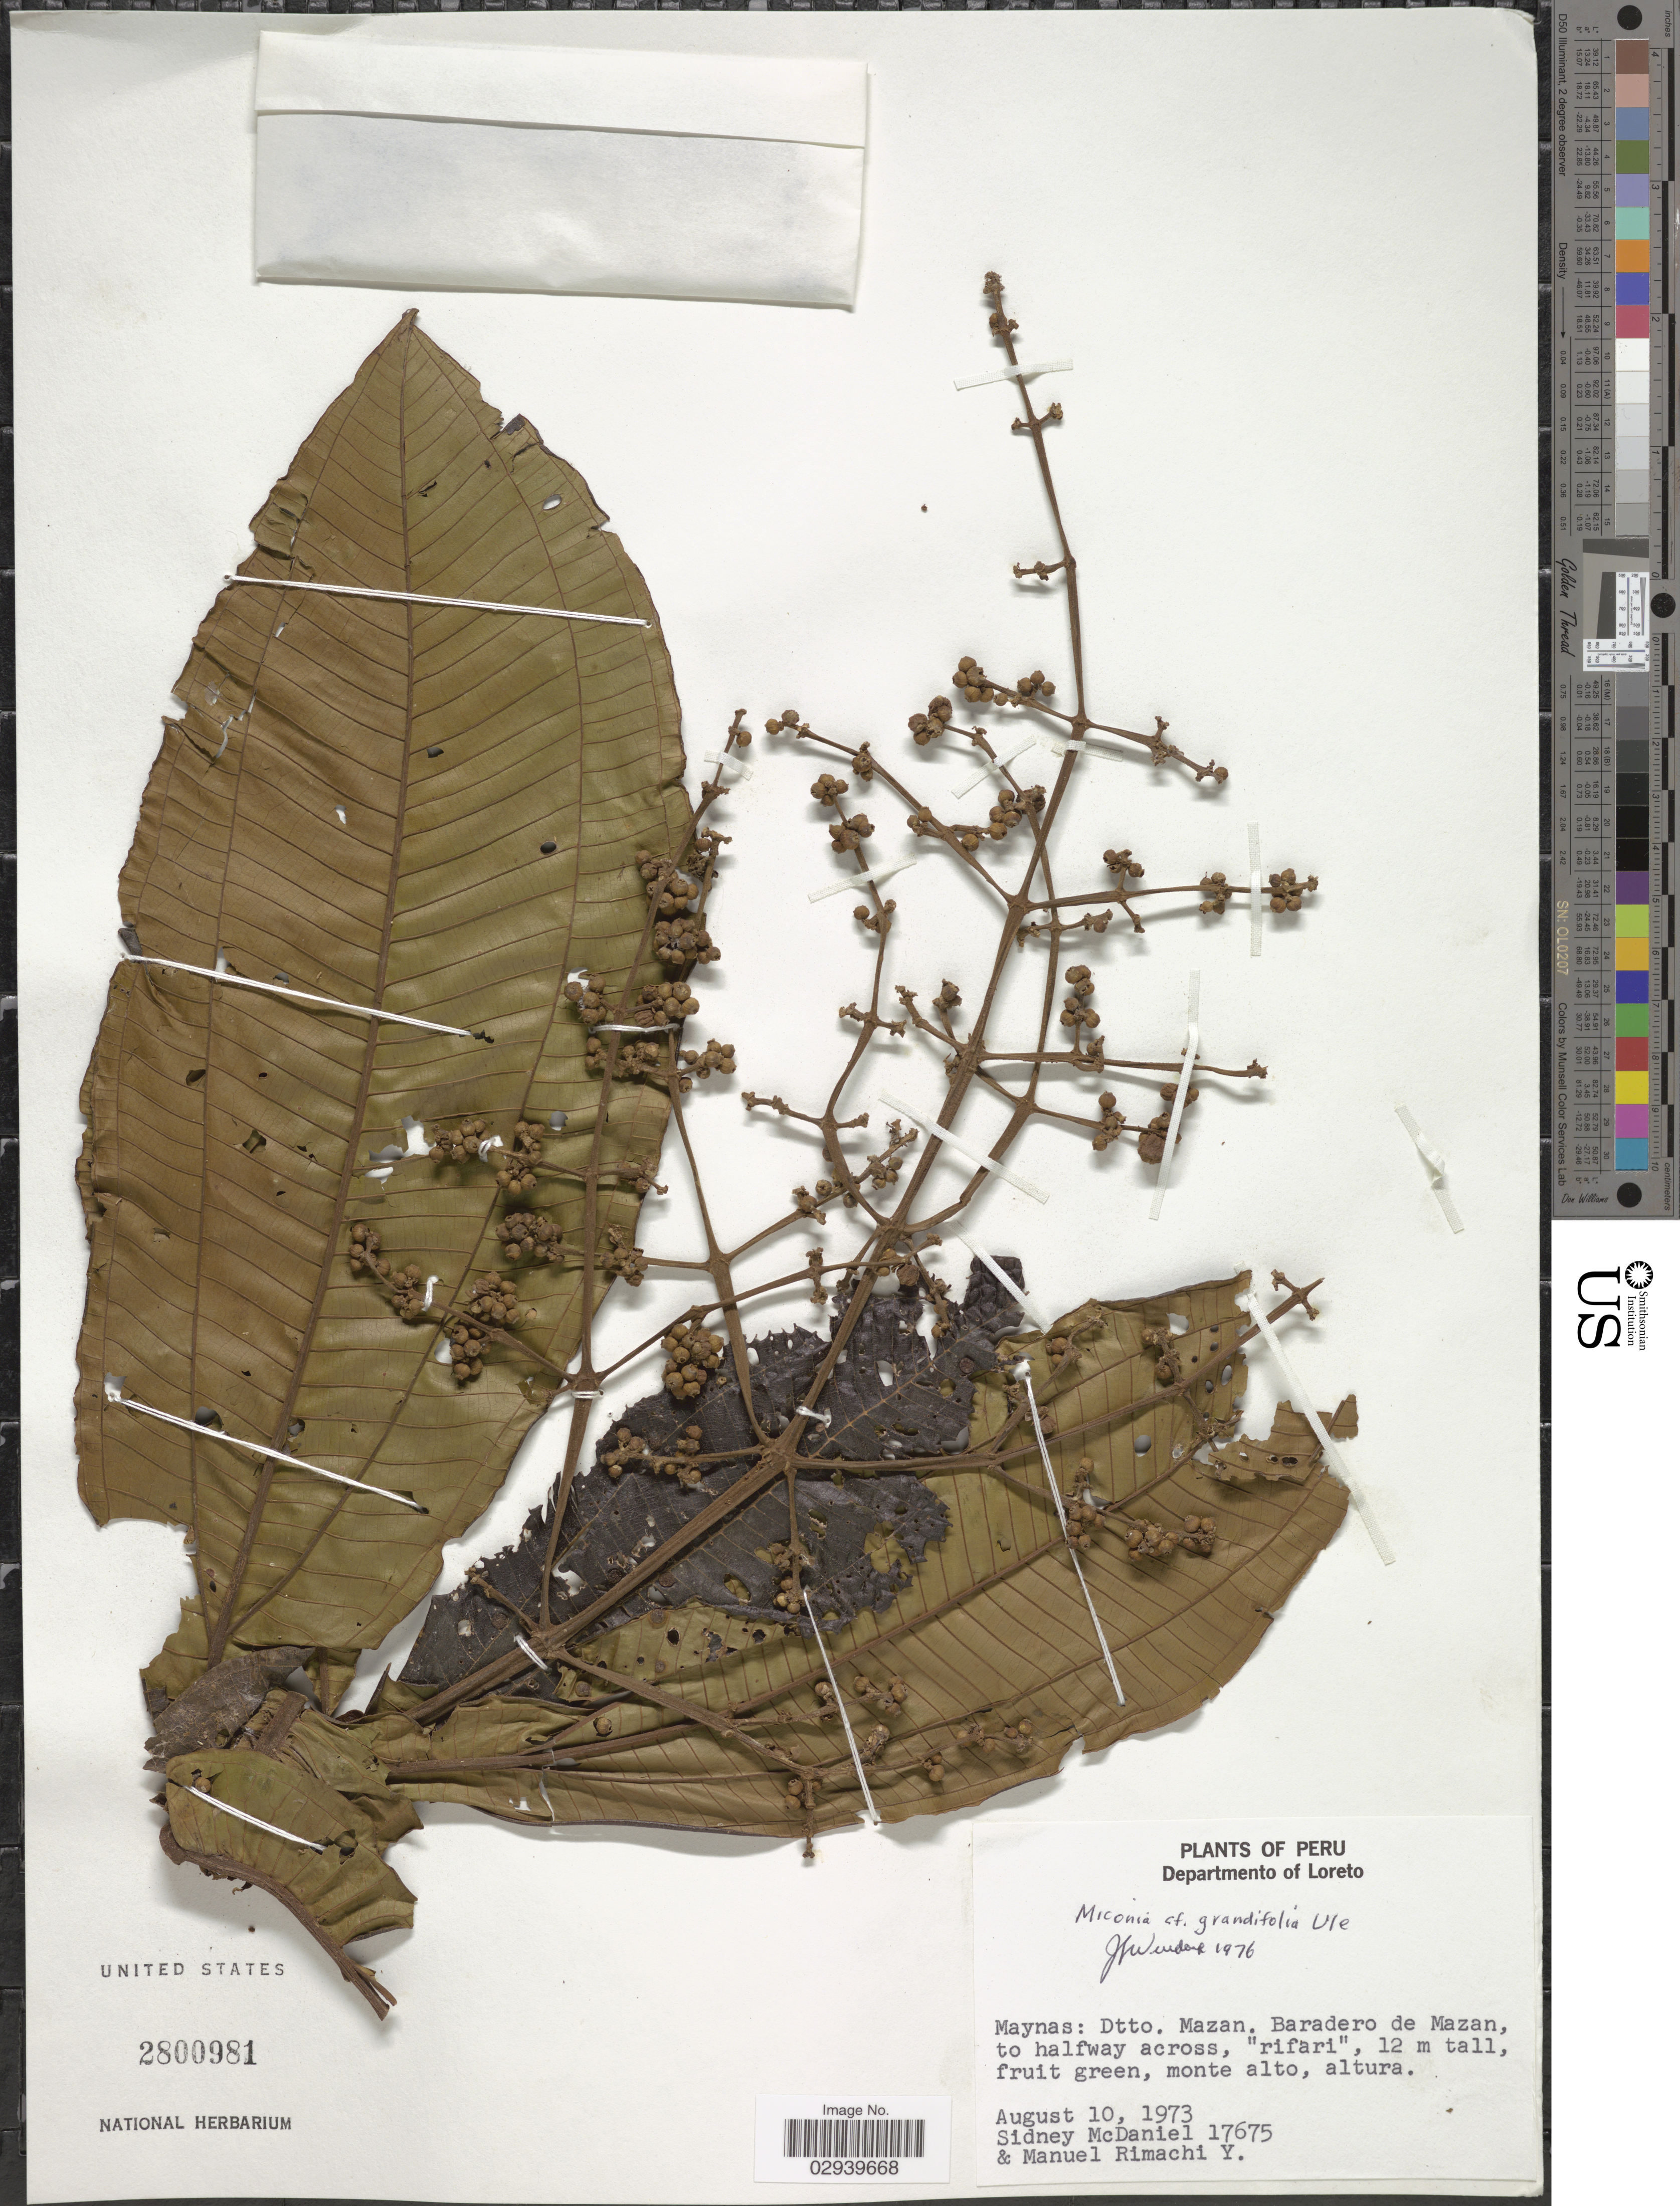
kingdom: Plantae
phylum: Tracheophyta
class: Magnoliopsida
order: Myrtales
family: Melastomataceae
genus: Miconia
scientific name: Miconia grandifolia Ule, nom. illeg.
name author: Ule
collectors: S. McDaniel & M. Rimachi Y.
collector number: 17675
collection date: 1973-08-10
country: Peru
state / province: Loreto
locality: Departmento of Loreto, Maynas: Dtto. Mazan. Baradero de Mazan, to halfway across, "rifari".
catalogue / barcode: US 2800981